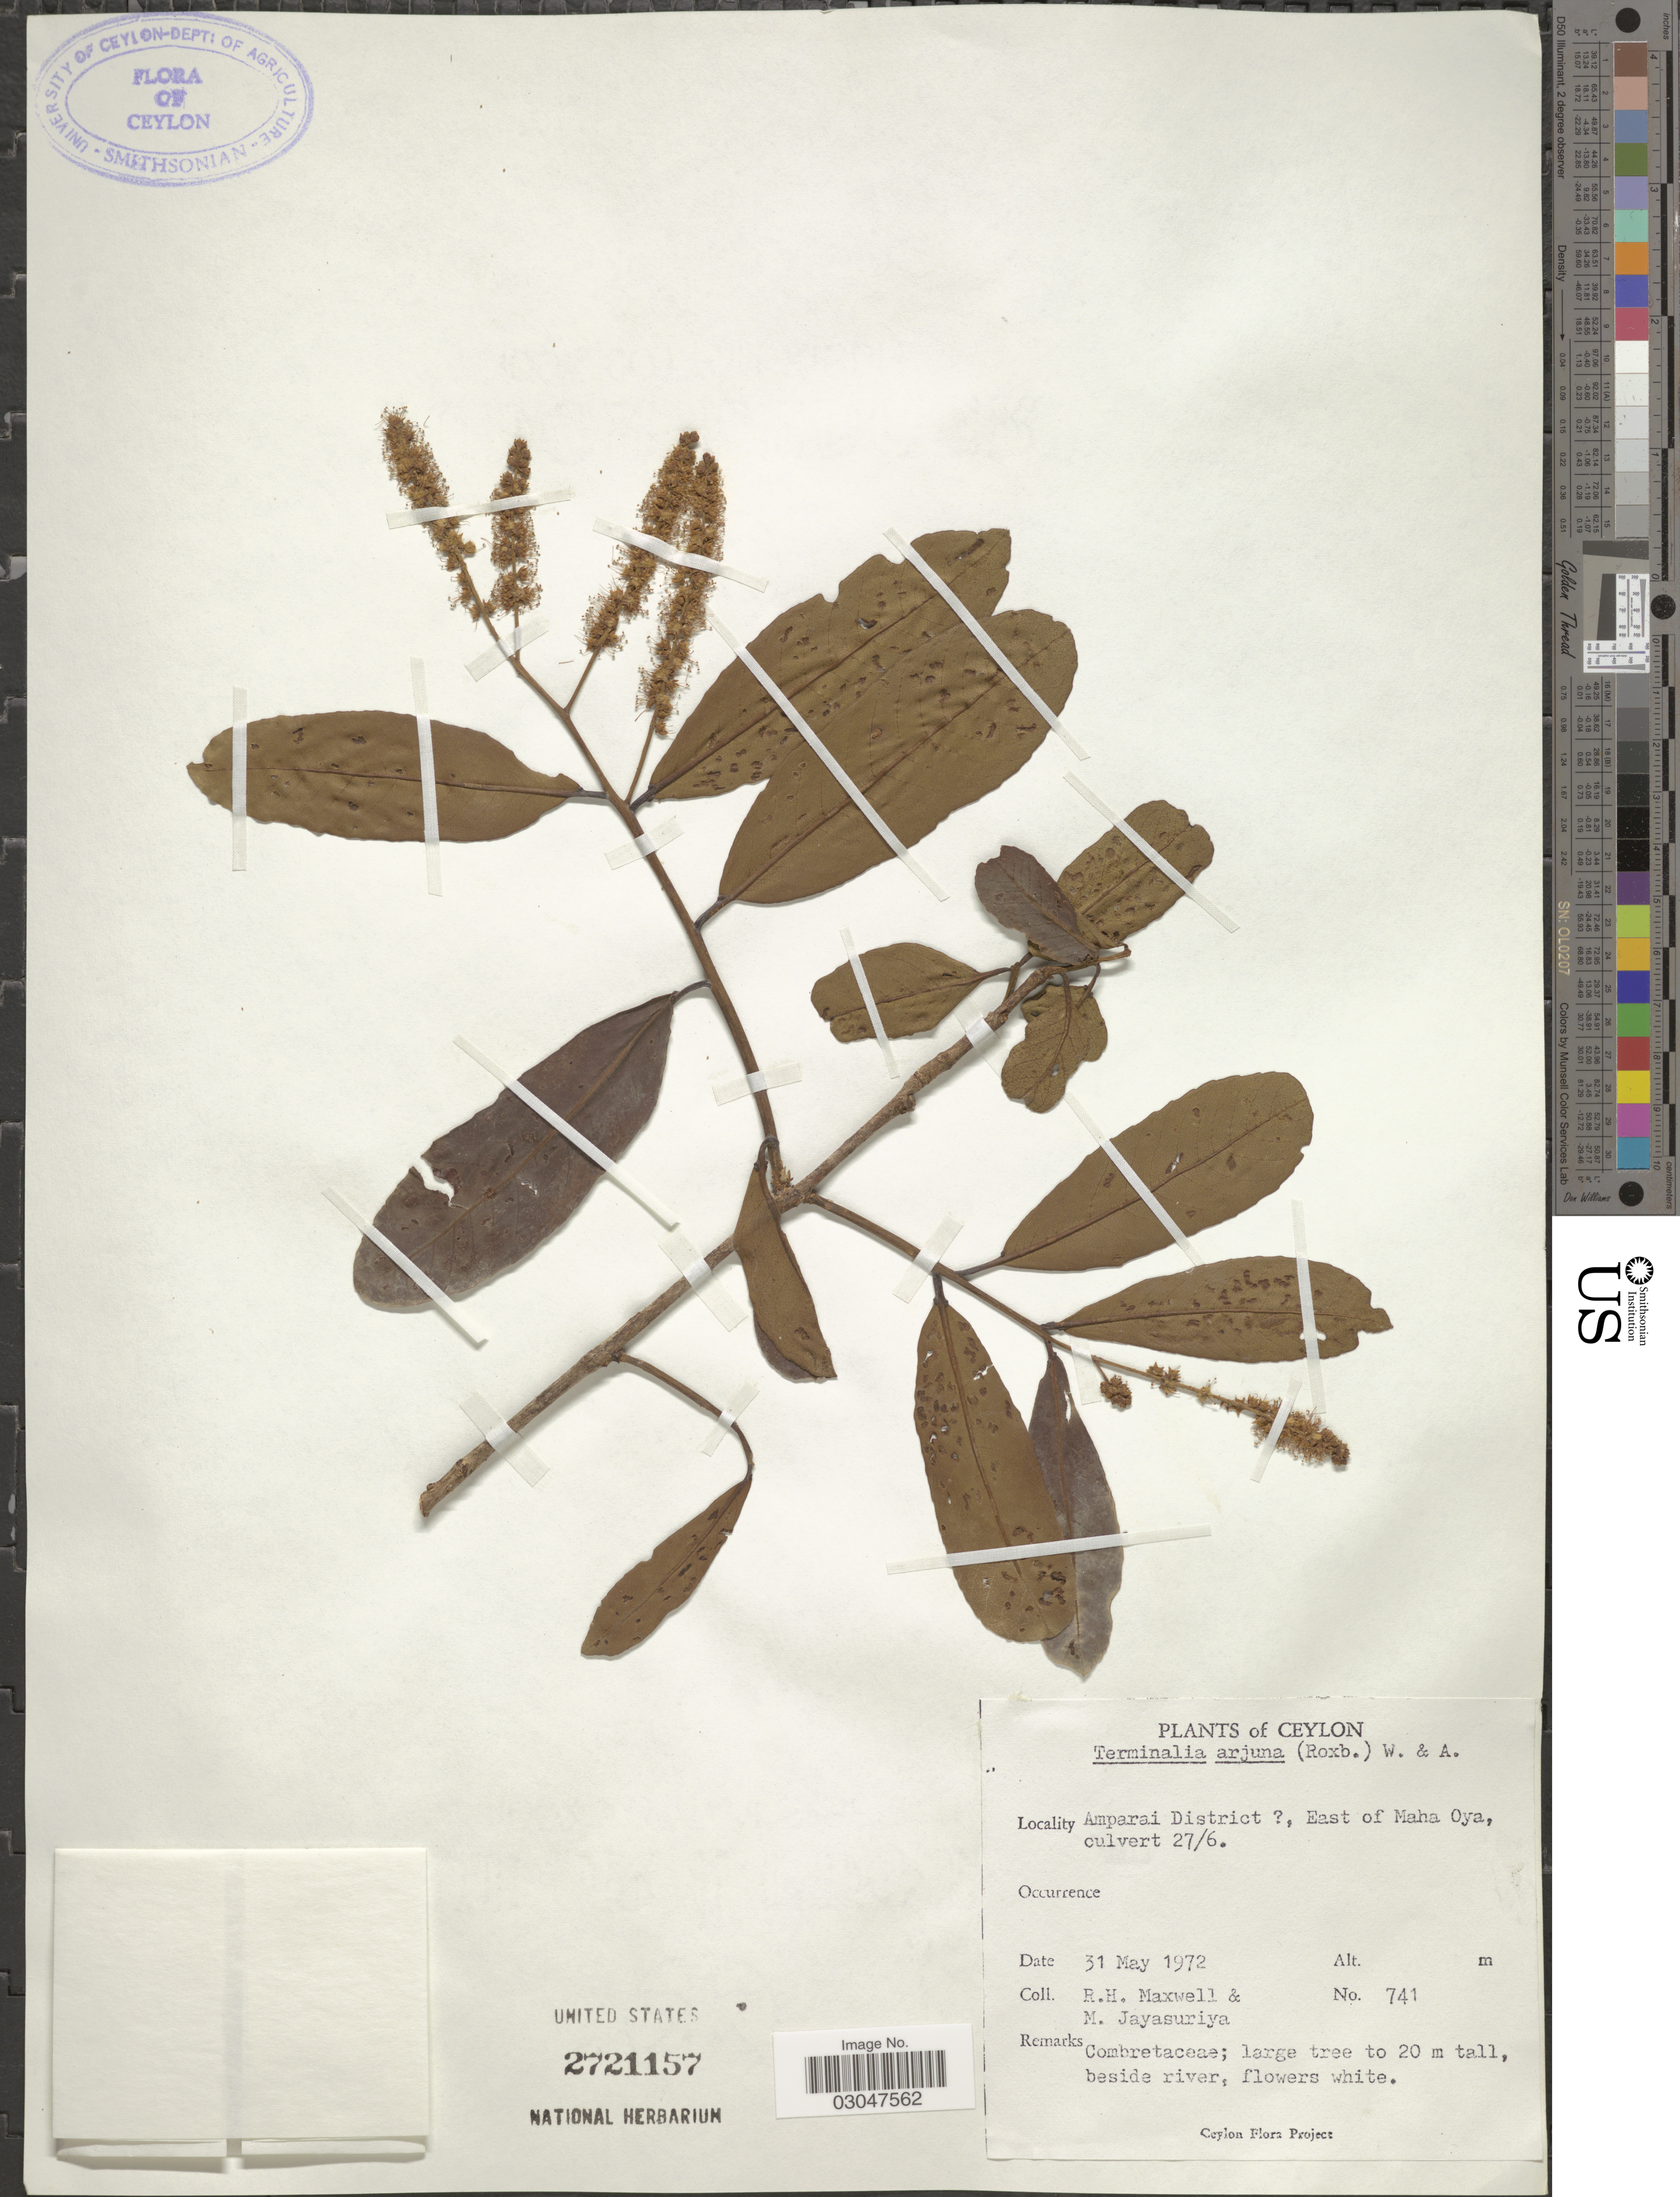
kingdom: Plantae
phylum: Tracheophyta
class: Magnoliopsida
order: Myrtales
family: Combretaceae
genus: Terminalia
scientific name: Terminalia arjuna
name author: (Roxb. ex DC.) Wight & Arn.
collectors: R. Maxwell & M. Jayasuriya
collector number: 741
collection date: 1972-05-31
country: Sri Lanka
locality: Ceylon. Amparai District [unsure placement], East of Maha Oya, culvert 27/6.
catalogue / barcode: US 2721157